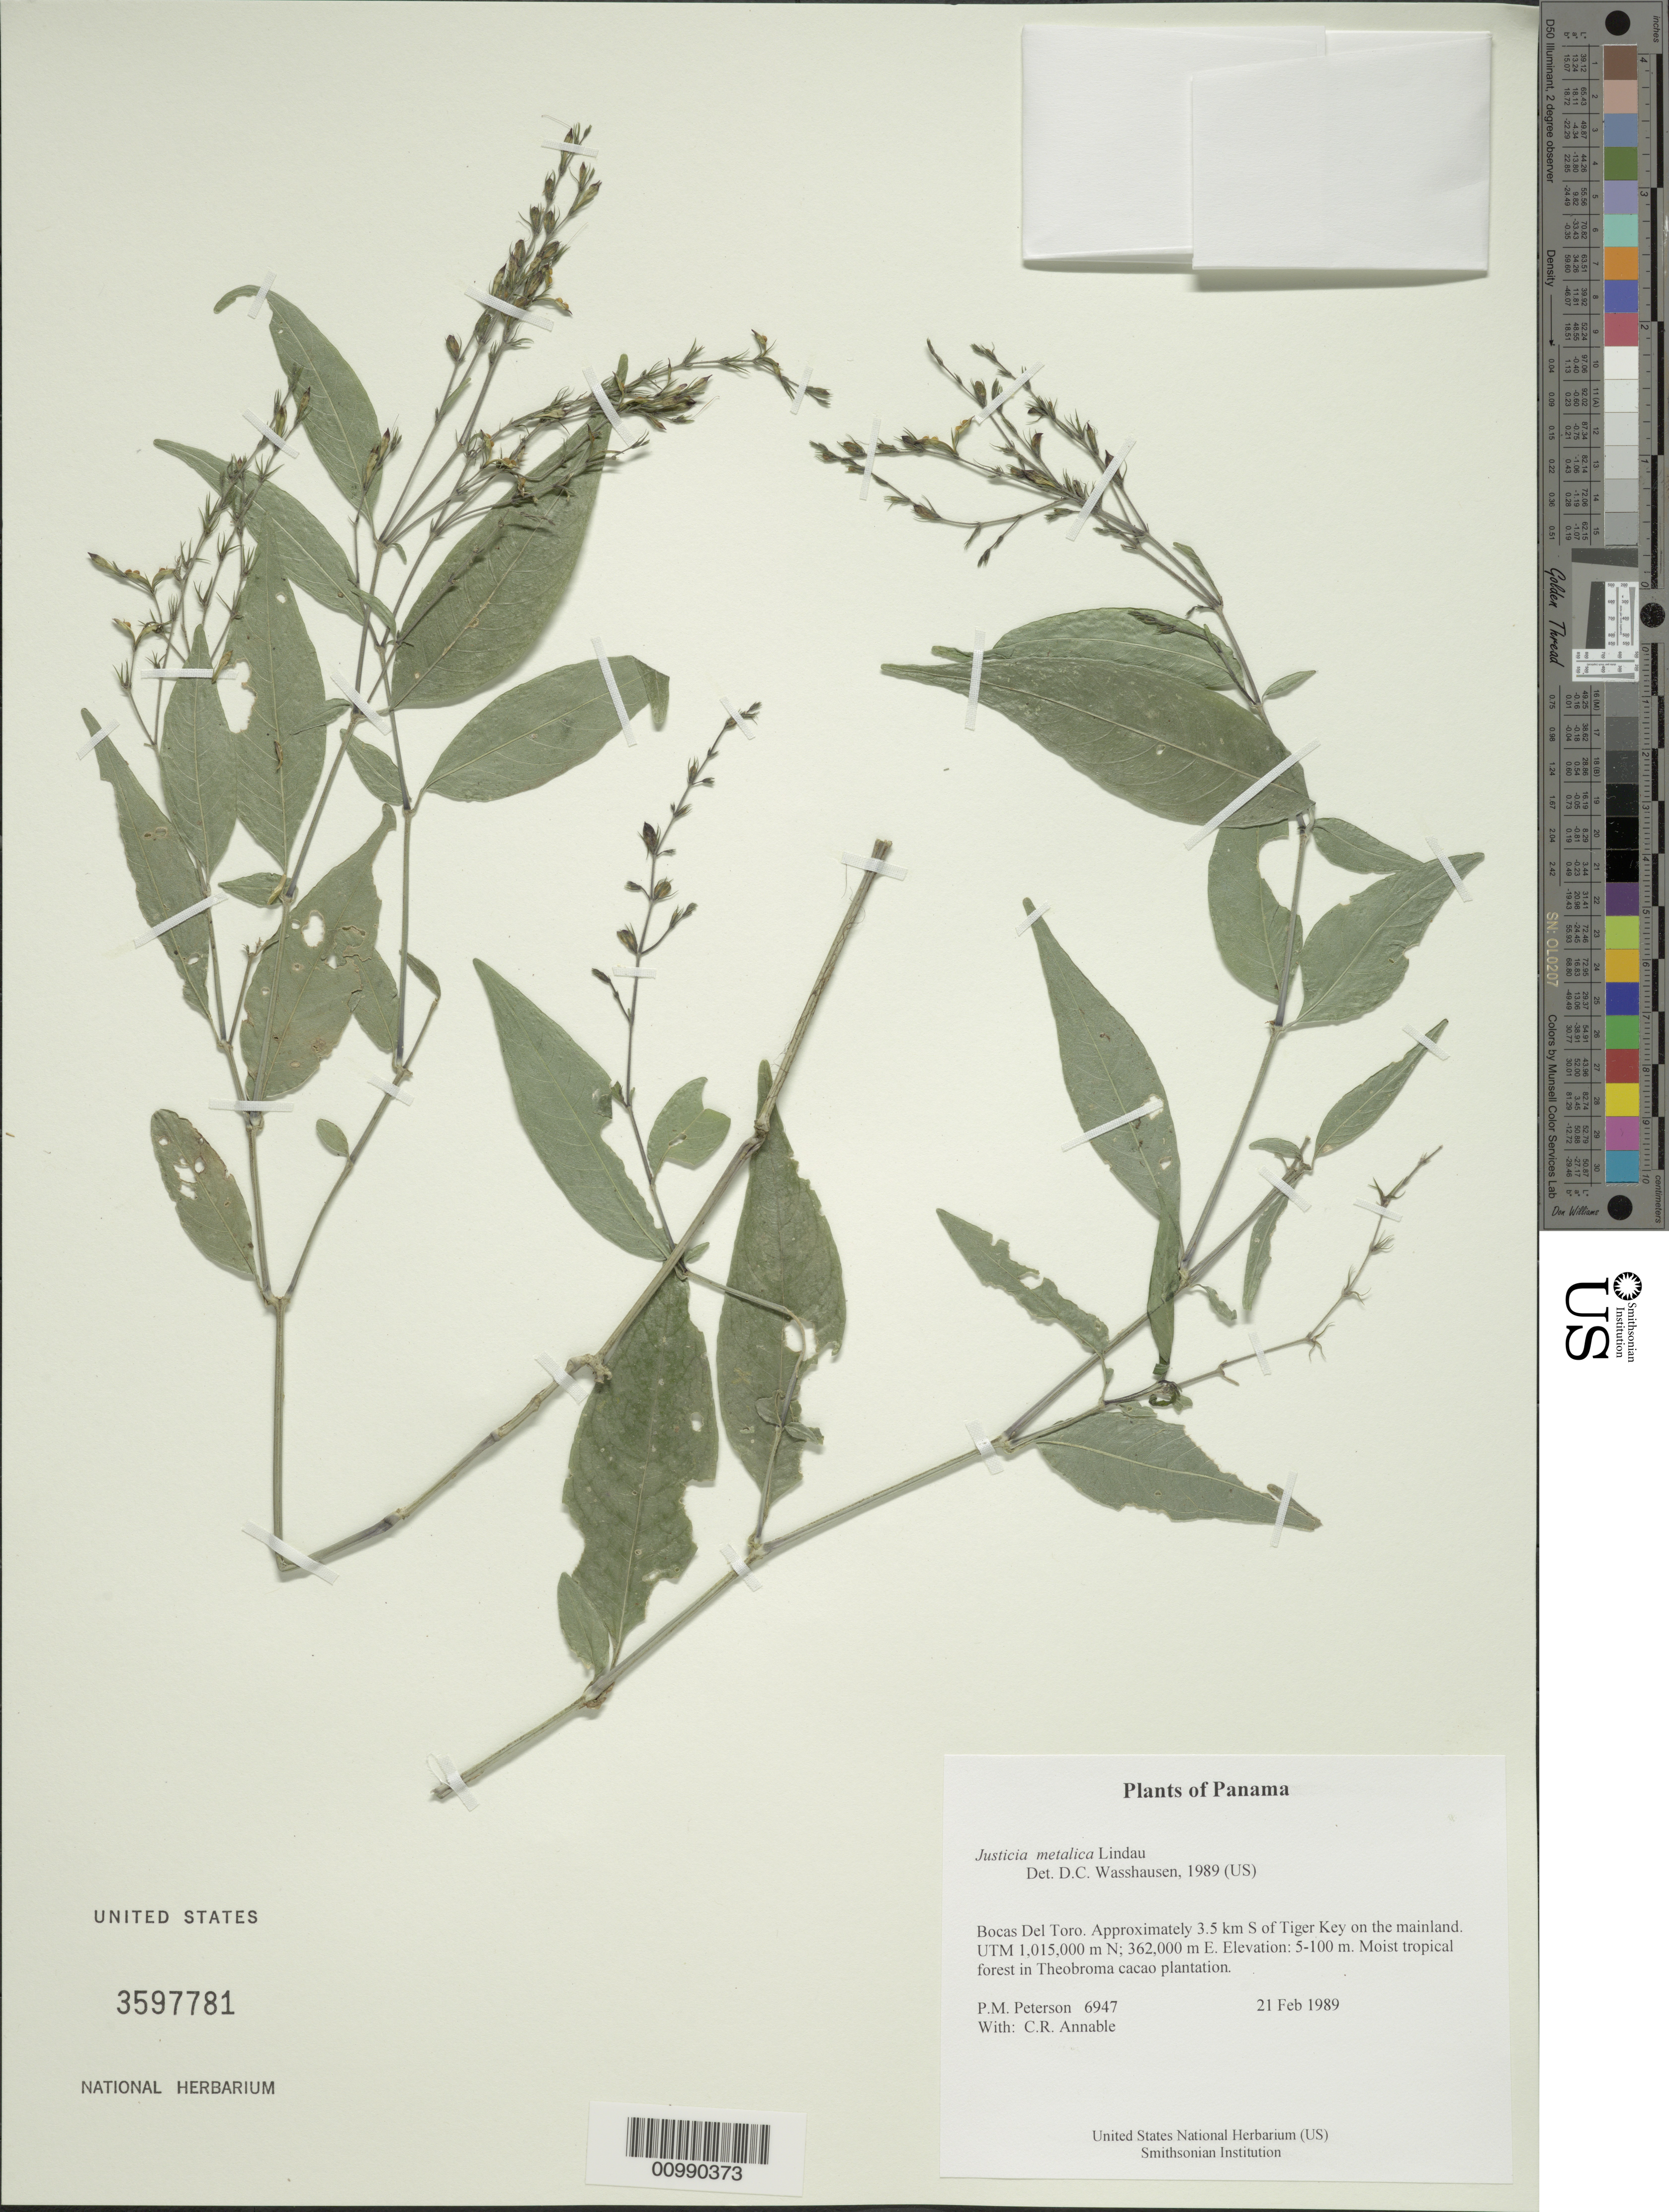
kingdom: Plantae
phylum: Tracheophyta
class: Magnoliopsida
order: Lamiales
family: Acanthaceae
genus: Justicia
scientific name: Justicia metalica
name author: Lindau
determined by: Wasshausen, Dieter C., (BOT), Smithsonian Institution - National Museum of Natural History (UNITED STATES)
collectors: P. M. Peterson & C. R. Annable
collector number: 06947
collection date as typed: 21 Feb 1989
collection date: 1989-02-21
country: Panama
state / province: Bocas del Toro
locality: Approximately 3.5 km S of Tiger Key on the mainland. UTM 1,015,000 m N; 362,000 m E.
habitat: Moist tropical forest in Theobroma cacao plantation.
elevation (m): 5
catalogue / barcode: US 3597781